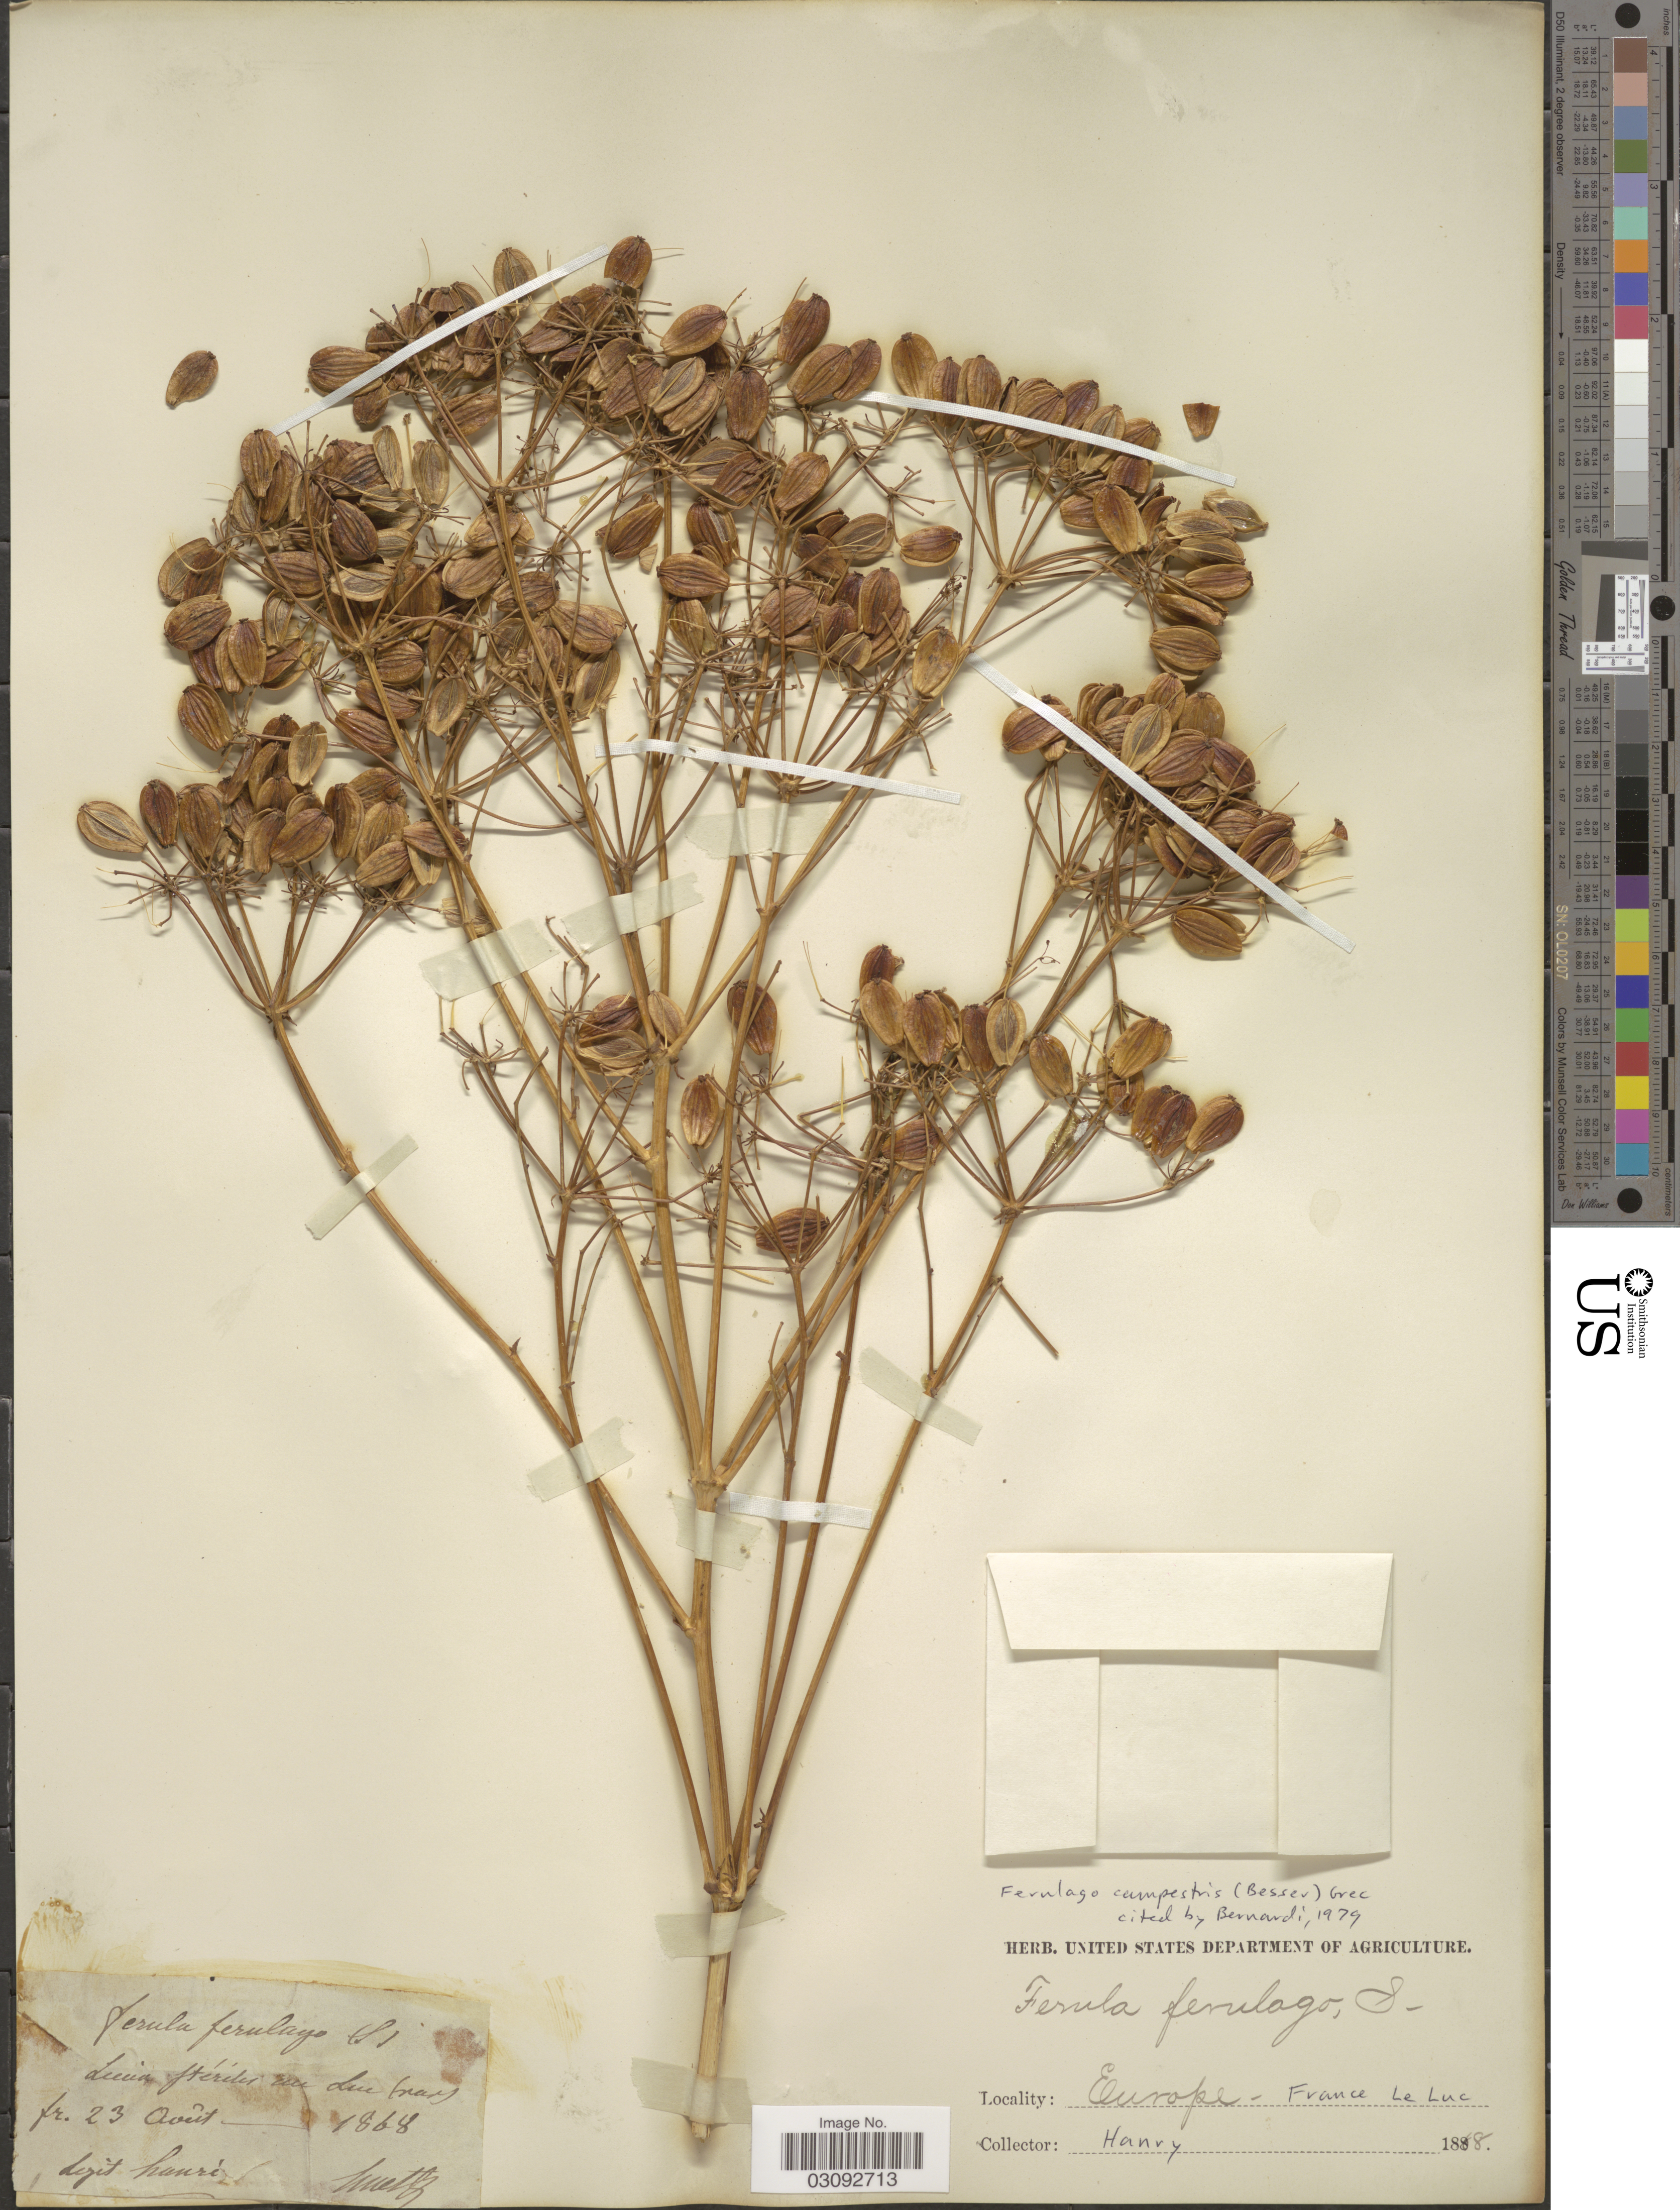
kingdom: Plantae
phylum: Tracheophyta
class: Magnoliopsida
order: Apiales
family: Apiaceae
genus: Ferulago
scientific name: Ferulago campestris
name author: (Besser) Grecescu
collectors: -. Hanry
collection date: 1868-08-23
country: France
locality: France Le Luc.